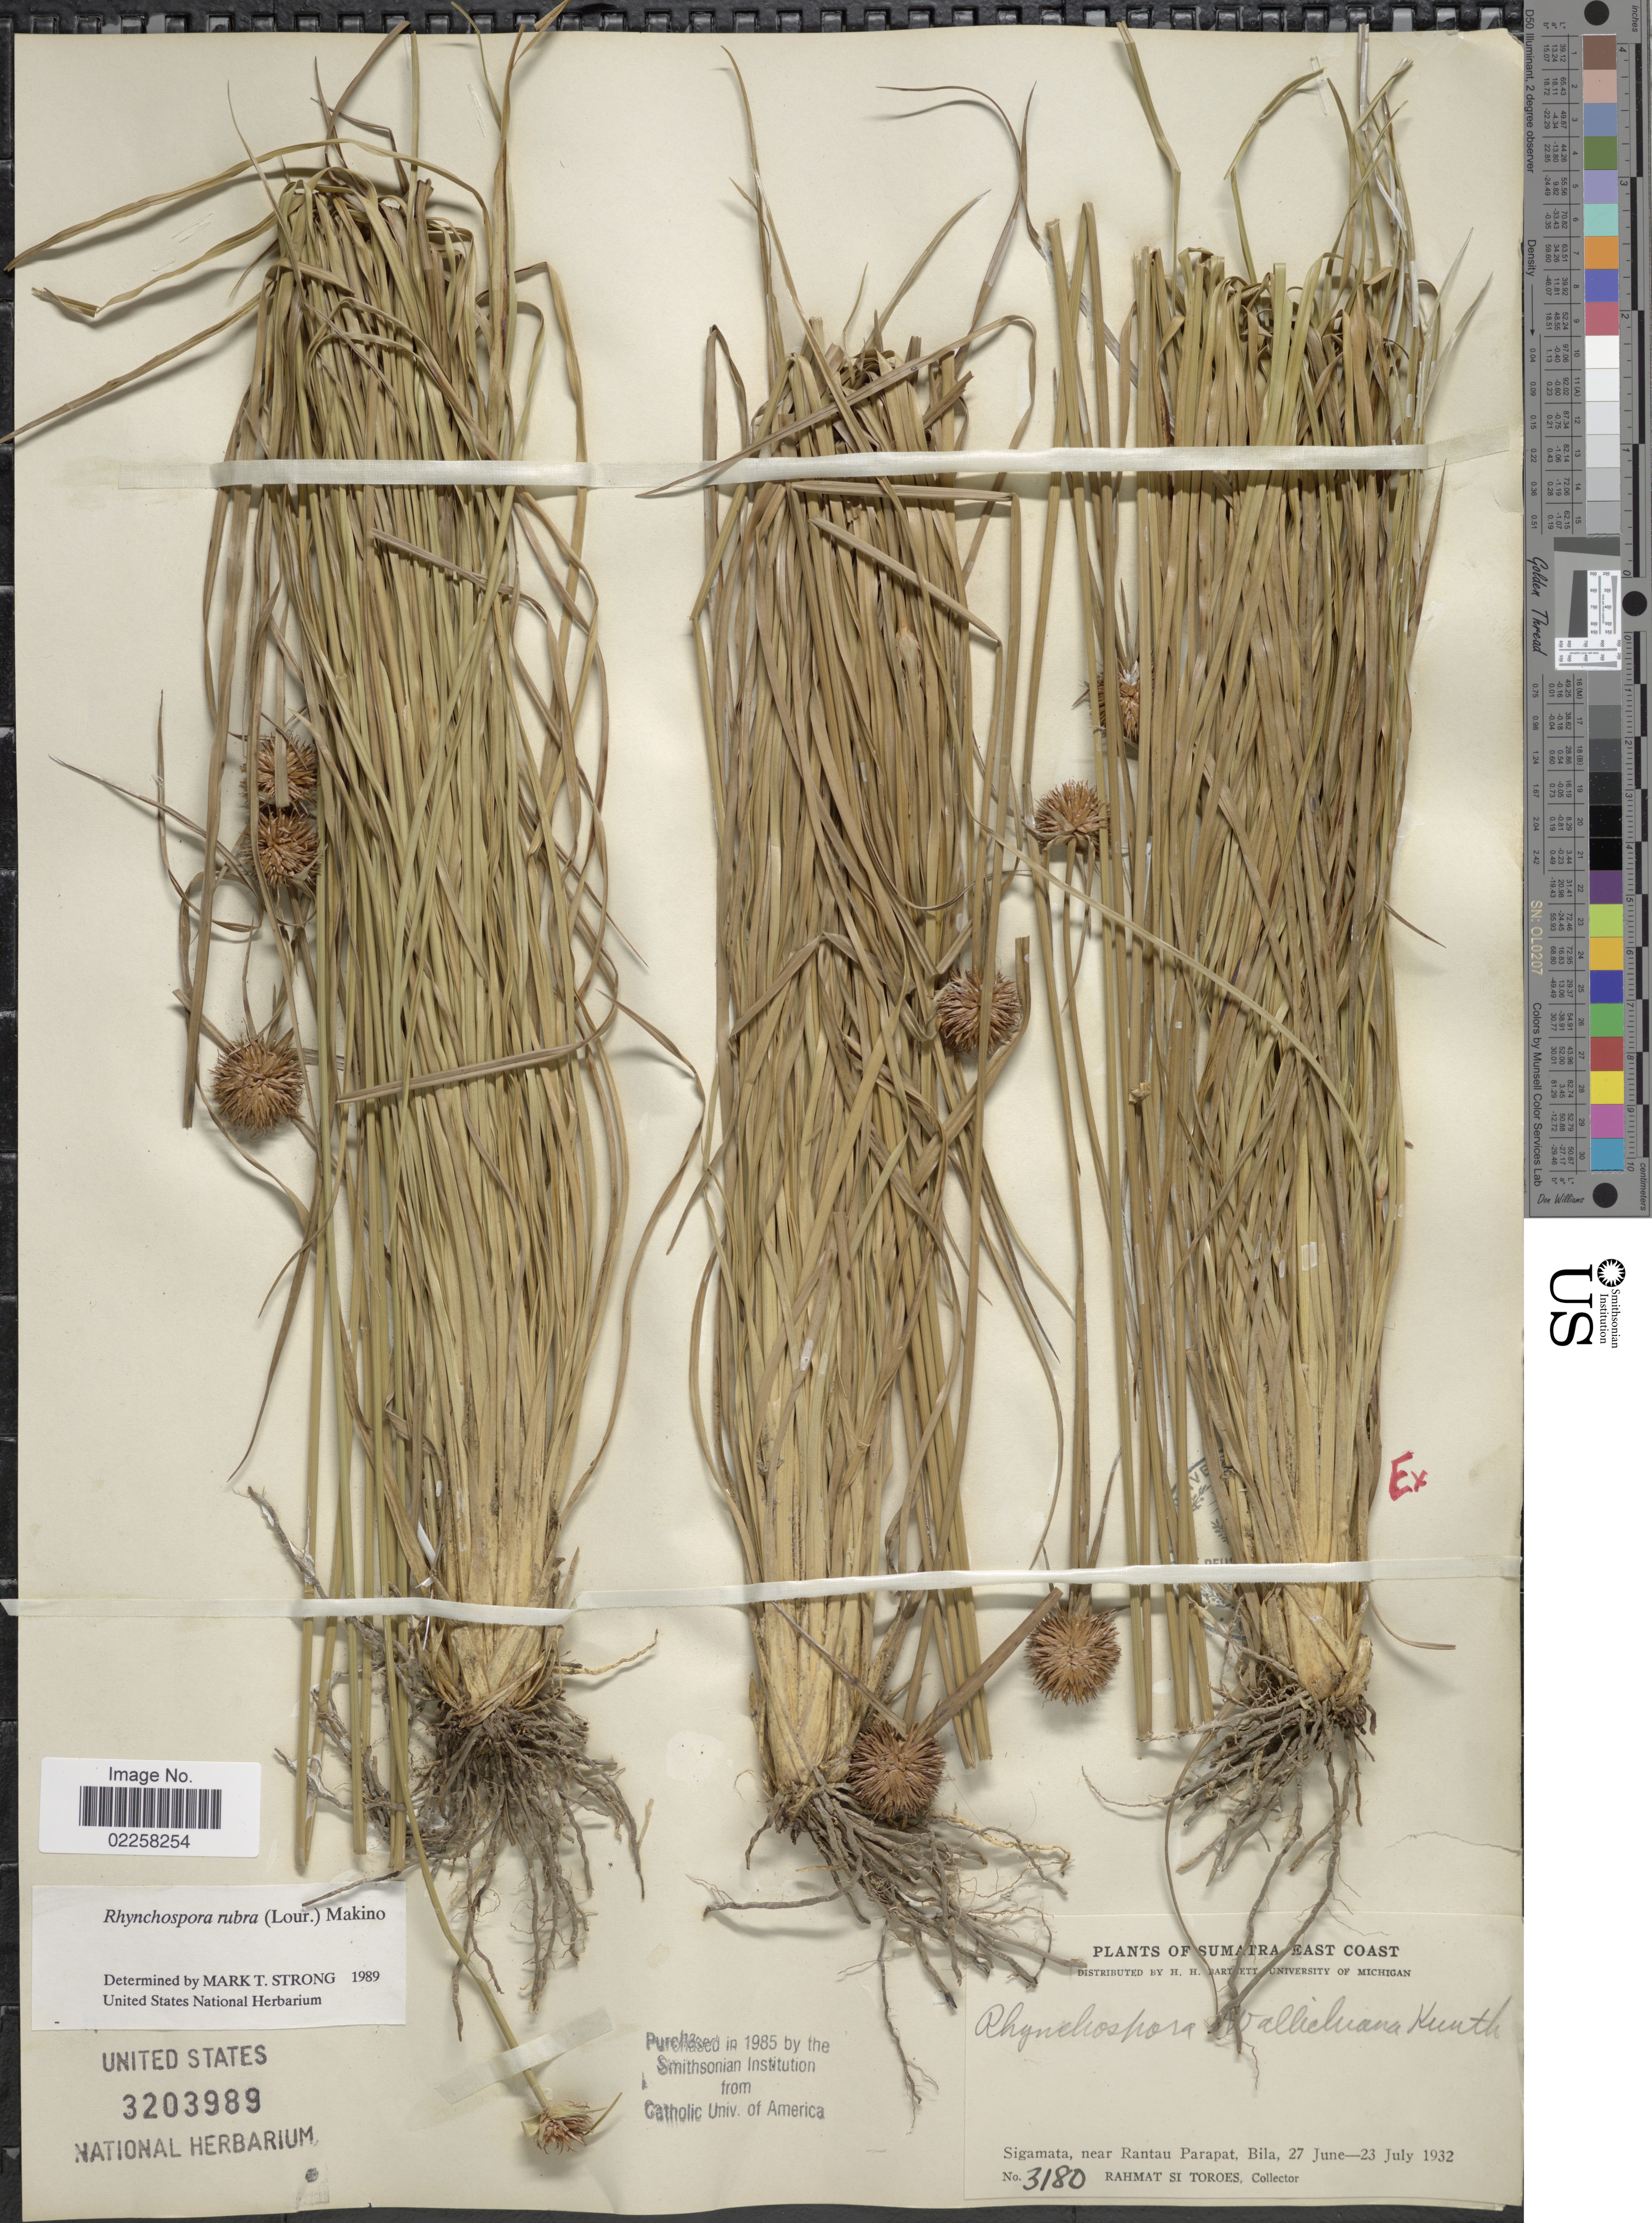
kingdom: Plantae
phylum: Tracheophyta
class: Liliopsida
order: Poales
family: Cyperaceae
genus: Rhynchospora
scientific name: Rhynchospora rubra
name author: (Lour.) Makino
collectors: Rahmat Si Boeea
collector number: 3180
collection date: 1932-06-27/1932-07-23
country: Indonesia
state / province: Sumatra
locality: East Coast, Sigamata, near Rantau Parapat, Bila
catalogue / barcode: US 3203989